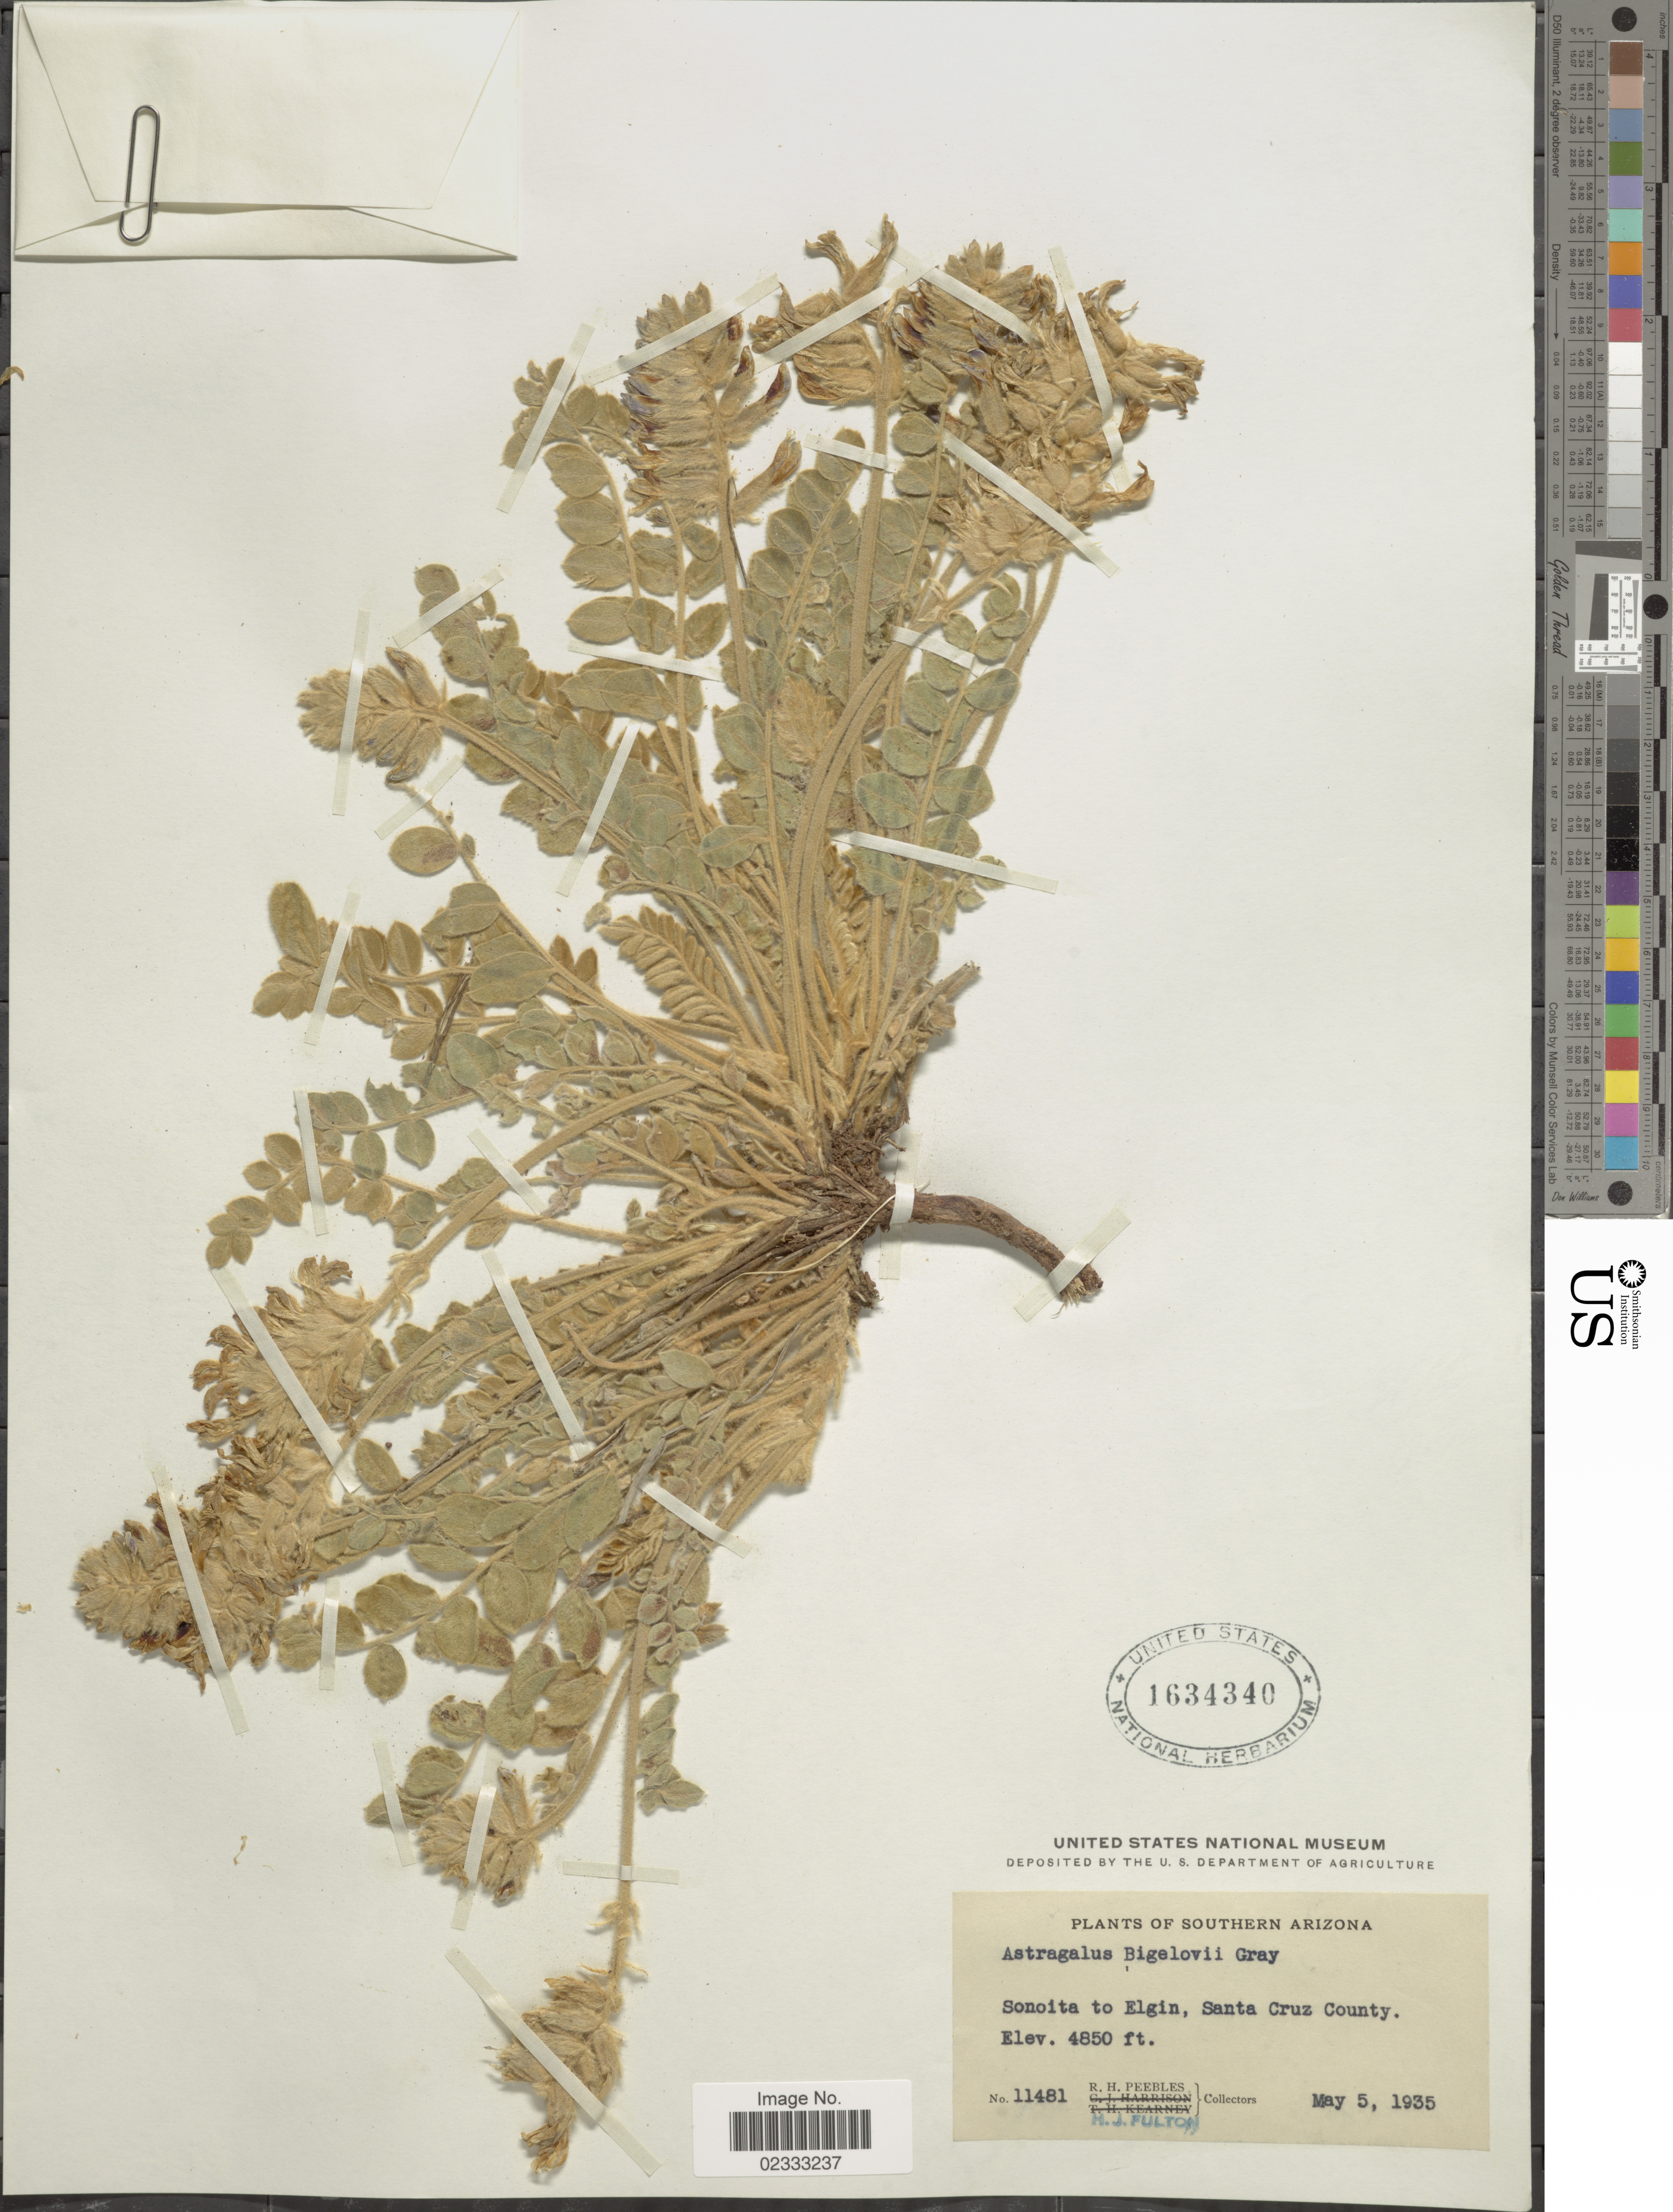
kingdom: Plantae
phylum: Tracheophyta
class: Magnoliopsida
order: Fabales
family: Fabaceae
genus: Astragalus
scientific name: Astragalus mollissimus var. bigelovii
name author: (A. Gray) Barneby ex B.L. Turner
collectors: R. H. Peebles & H. Fulton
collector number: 11481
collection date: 1935-05-05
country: United States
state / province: Arizona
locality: Southern Arizona, Sonoita to Elgin, Santa Cruz County.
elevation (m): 1478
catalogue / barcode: US 1634340